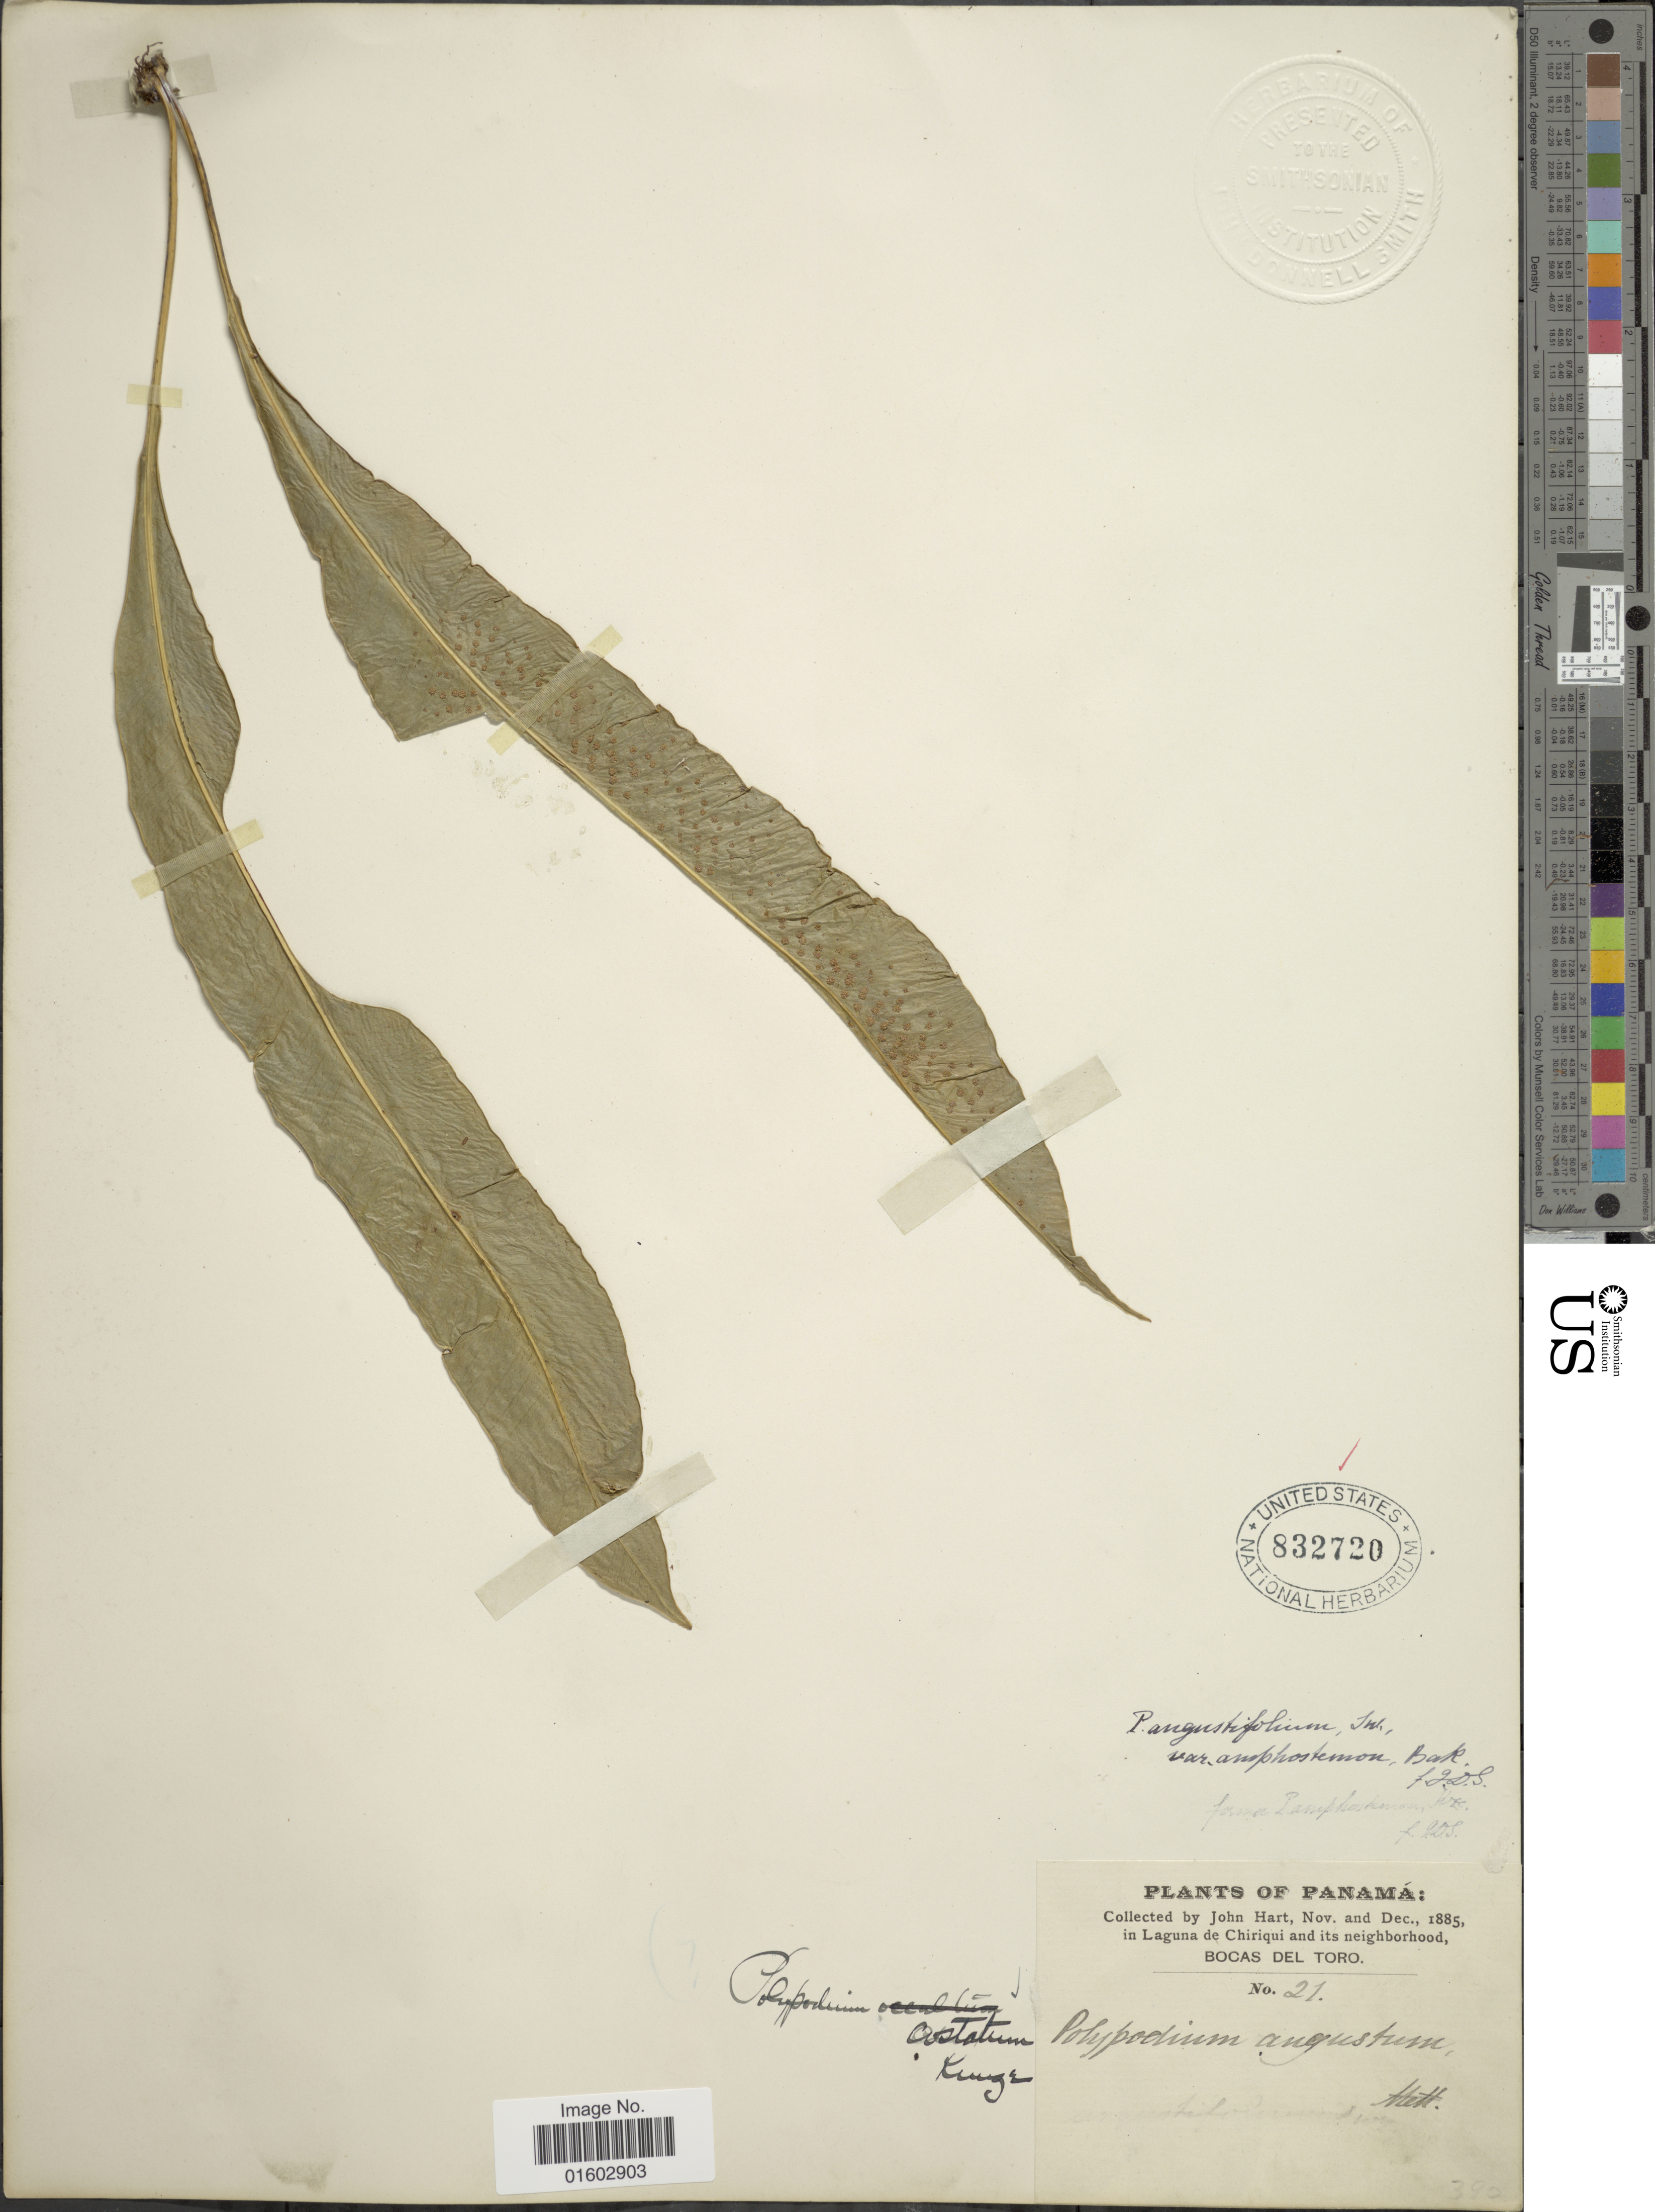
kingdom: Plantae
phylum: Tracheophyta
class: Polypodiopsida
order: Polypodiales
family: Polypodiaceae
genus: Campyloneurum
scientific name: Campyloneurum costatum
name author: (Kunze) C. Presl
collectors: J. H. Hart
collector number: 21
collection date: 1885-11/1885-12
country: Panama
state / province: Bocas del Toro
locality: In Laguna de Chiriqui and its neighborhood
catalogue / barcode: US 832720